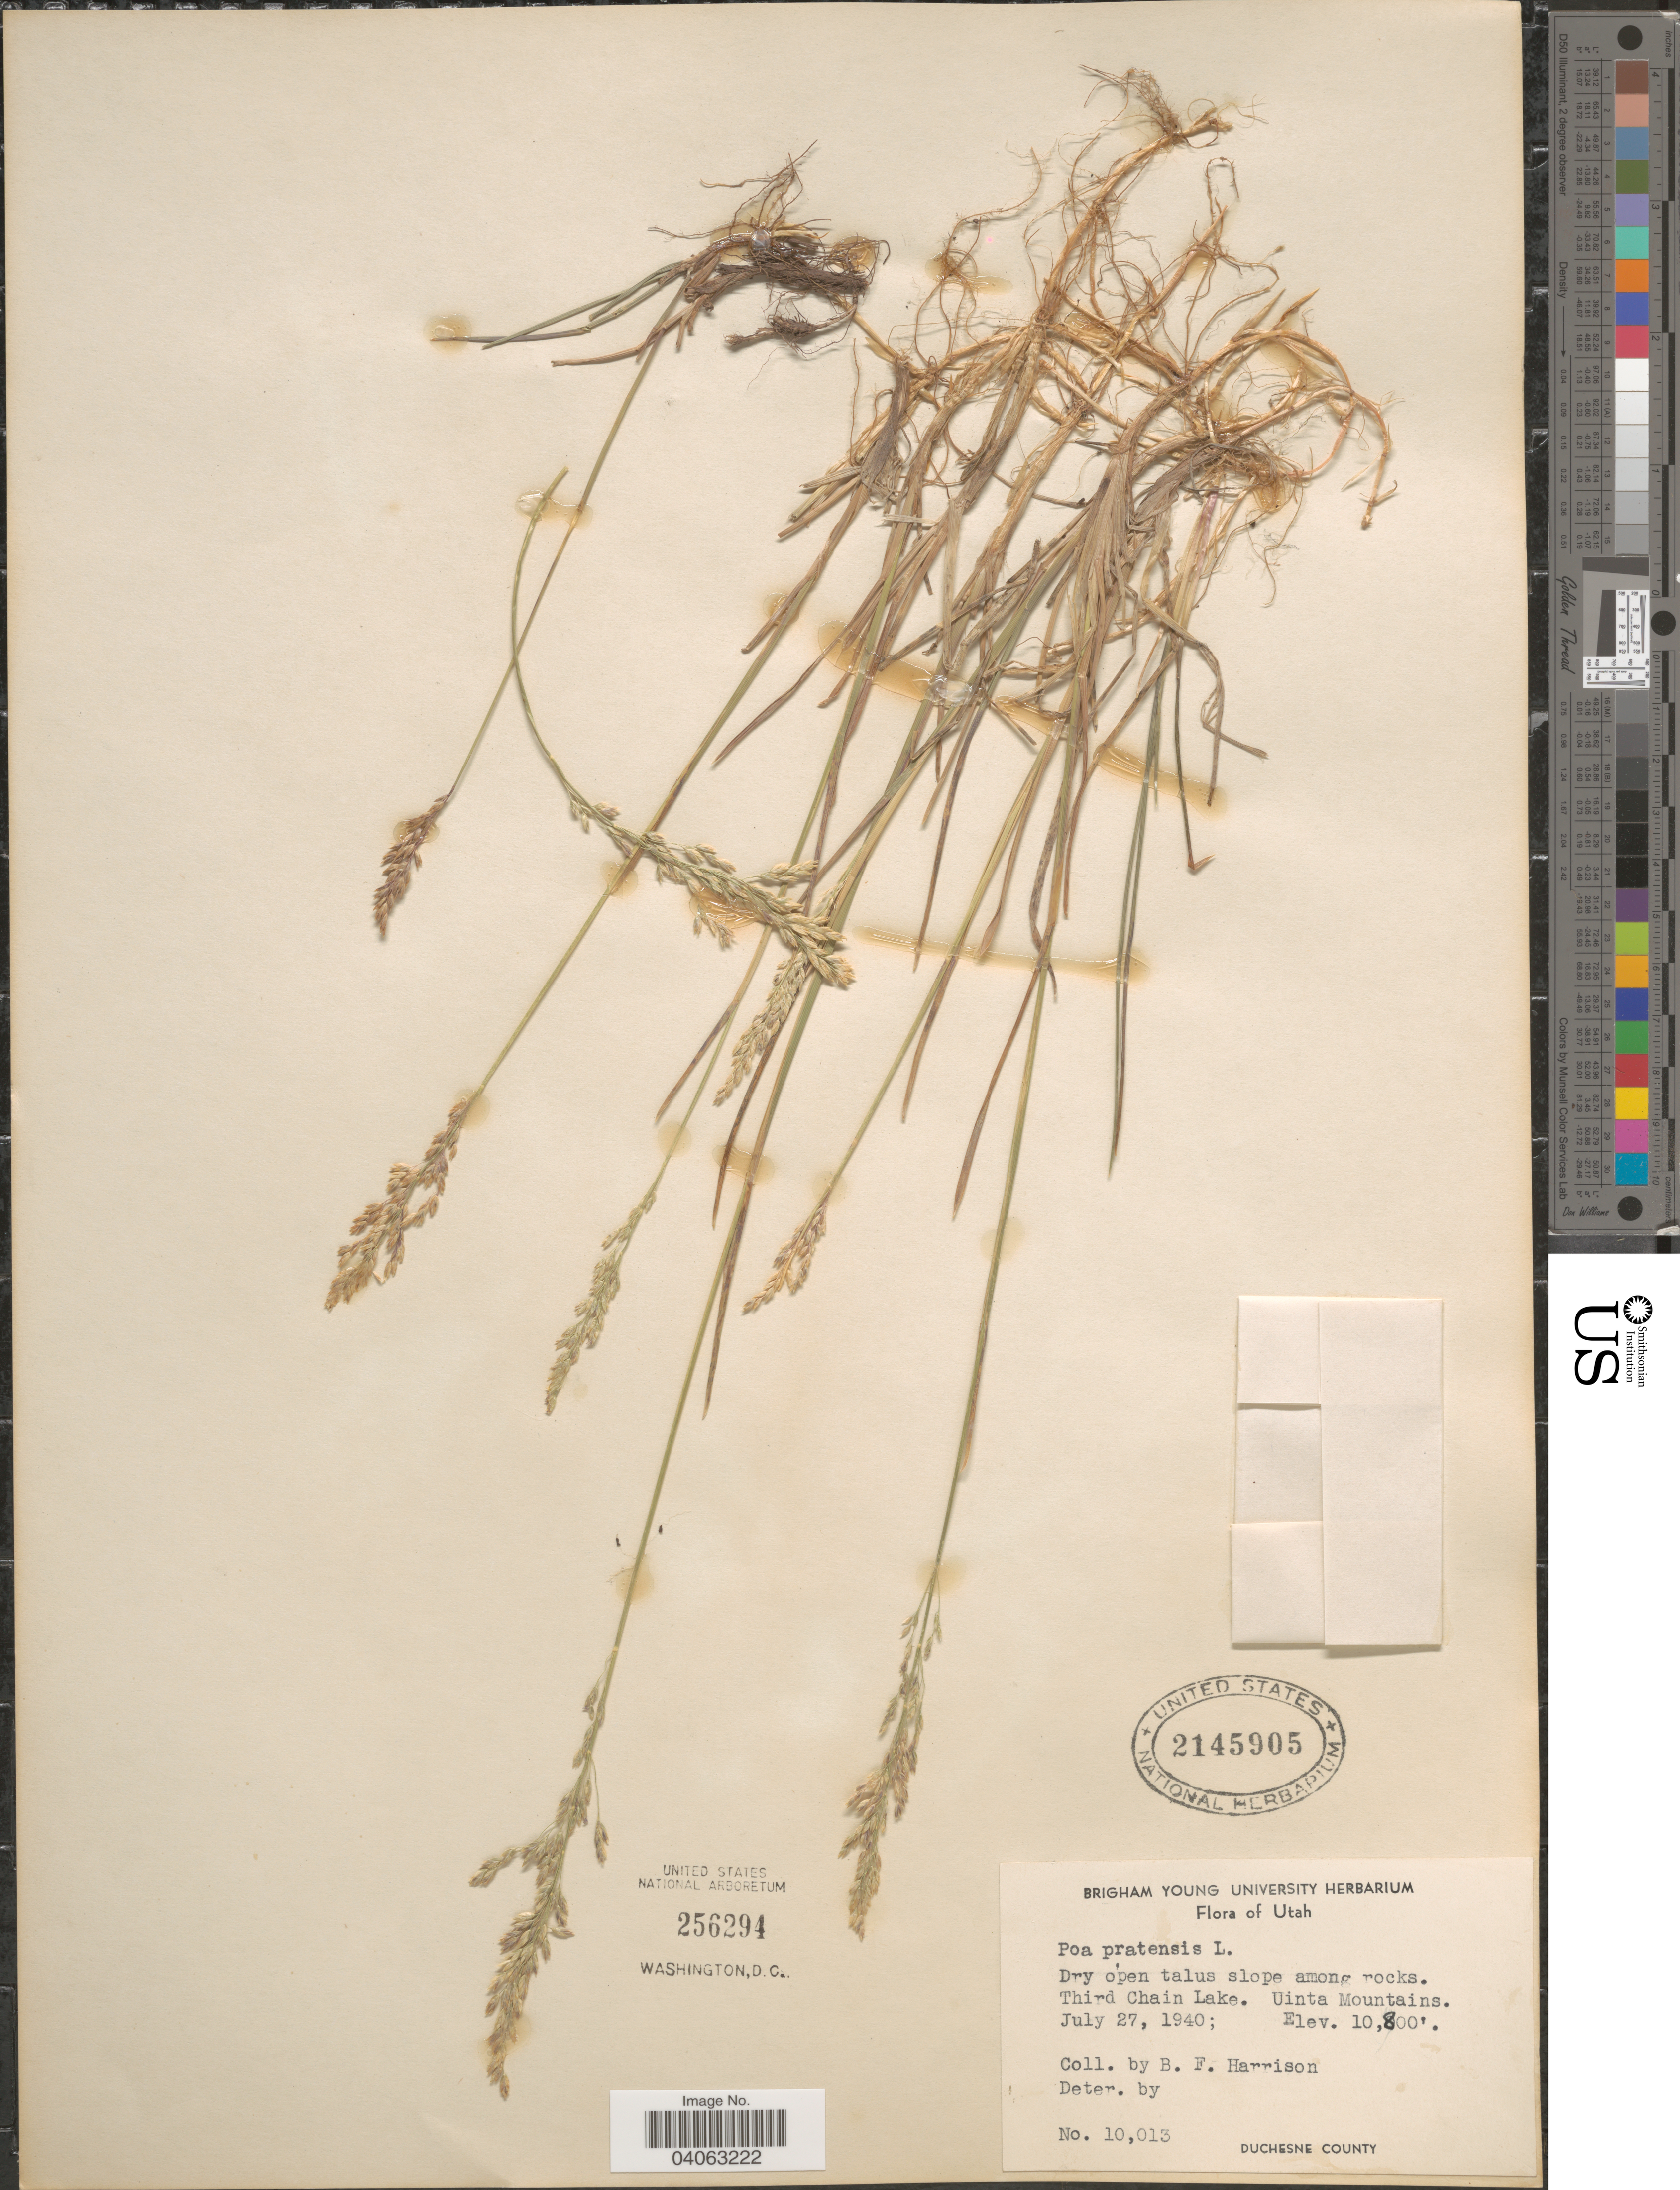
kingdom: Plantae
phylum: Tracheophyta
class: Liliopsida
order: Poales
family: Poaceae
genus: Poa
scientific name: Poa pratensis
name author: L.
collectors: B. F. Harrison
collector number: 10013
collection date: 1940-07-27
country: United States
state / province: Utah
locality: Third Chain Lake. Uinta Mountains. Duchesne County.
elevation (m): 3292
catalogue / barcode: US 2145905